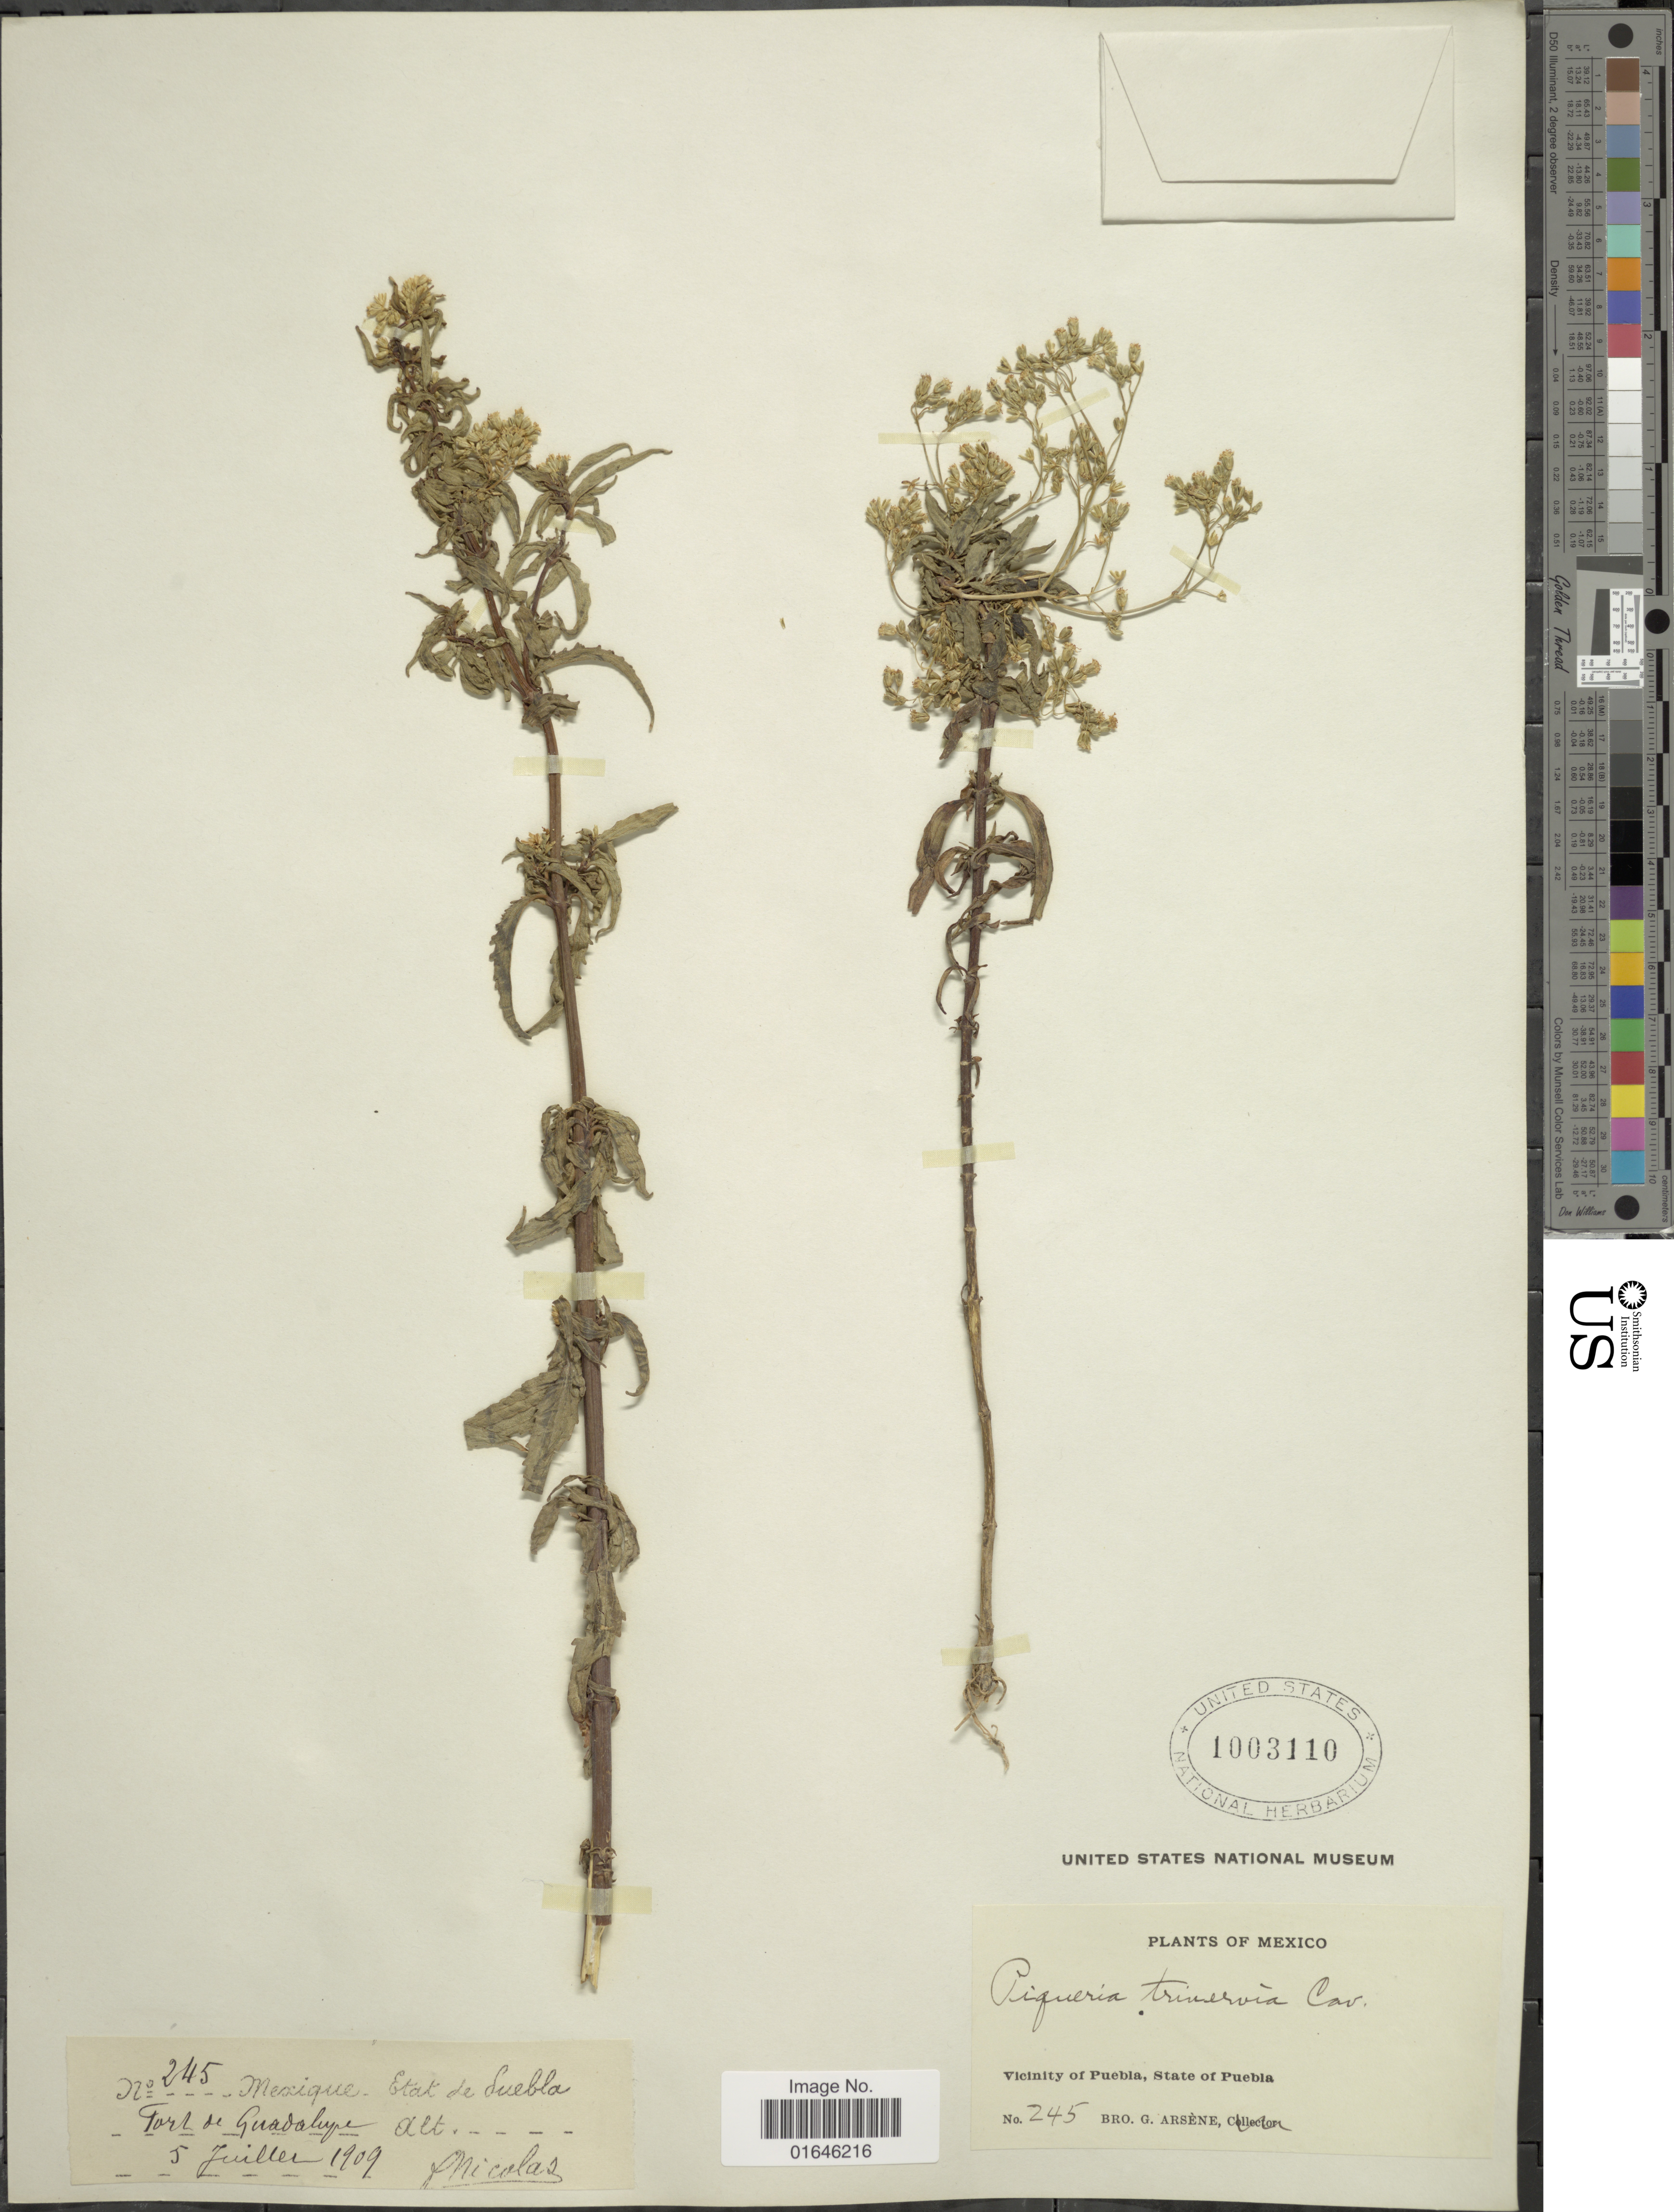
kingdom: Plantae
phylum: Tracheophyta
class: Magnoliopsida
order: Asterales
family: Asteraceae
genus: Piqueria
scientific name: Piqueria trinervia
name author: Cav.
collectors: F. Nicolas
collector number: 245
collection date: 1909-07-05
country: Mexico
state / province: Puebla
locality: Fort, Guadalupe, Vicinity of Puebla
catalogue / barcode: US 1003110